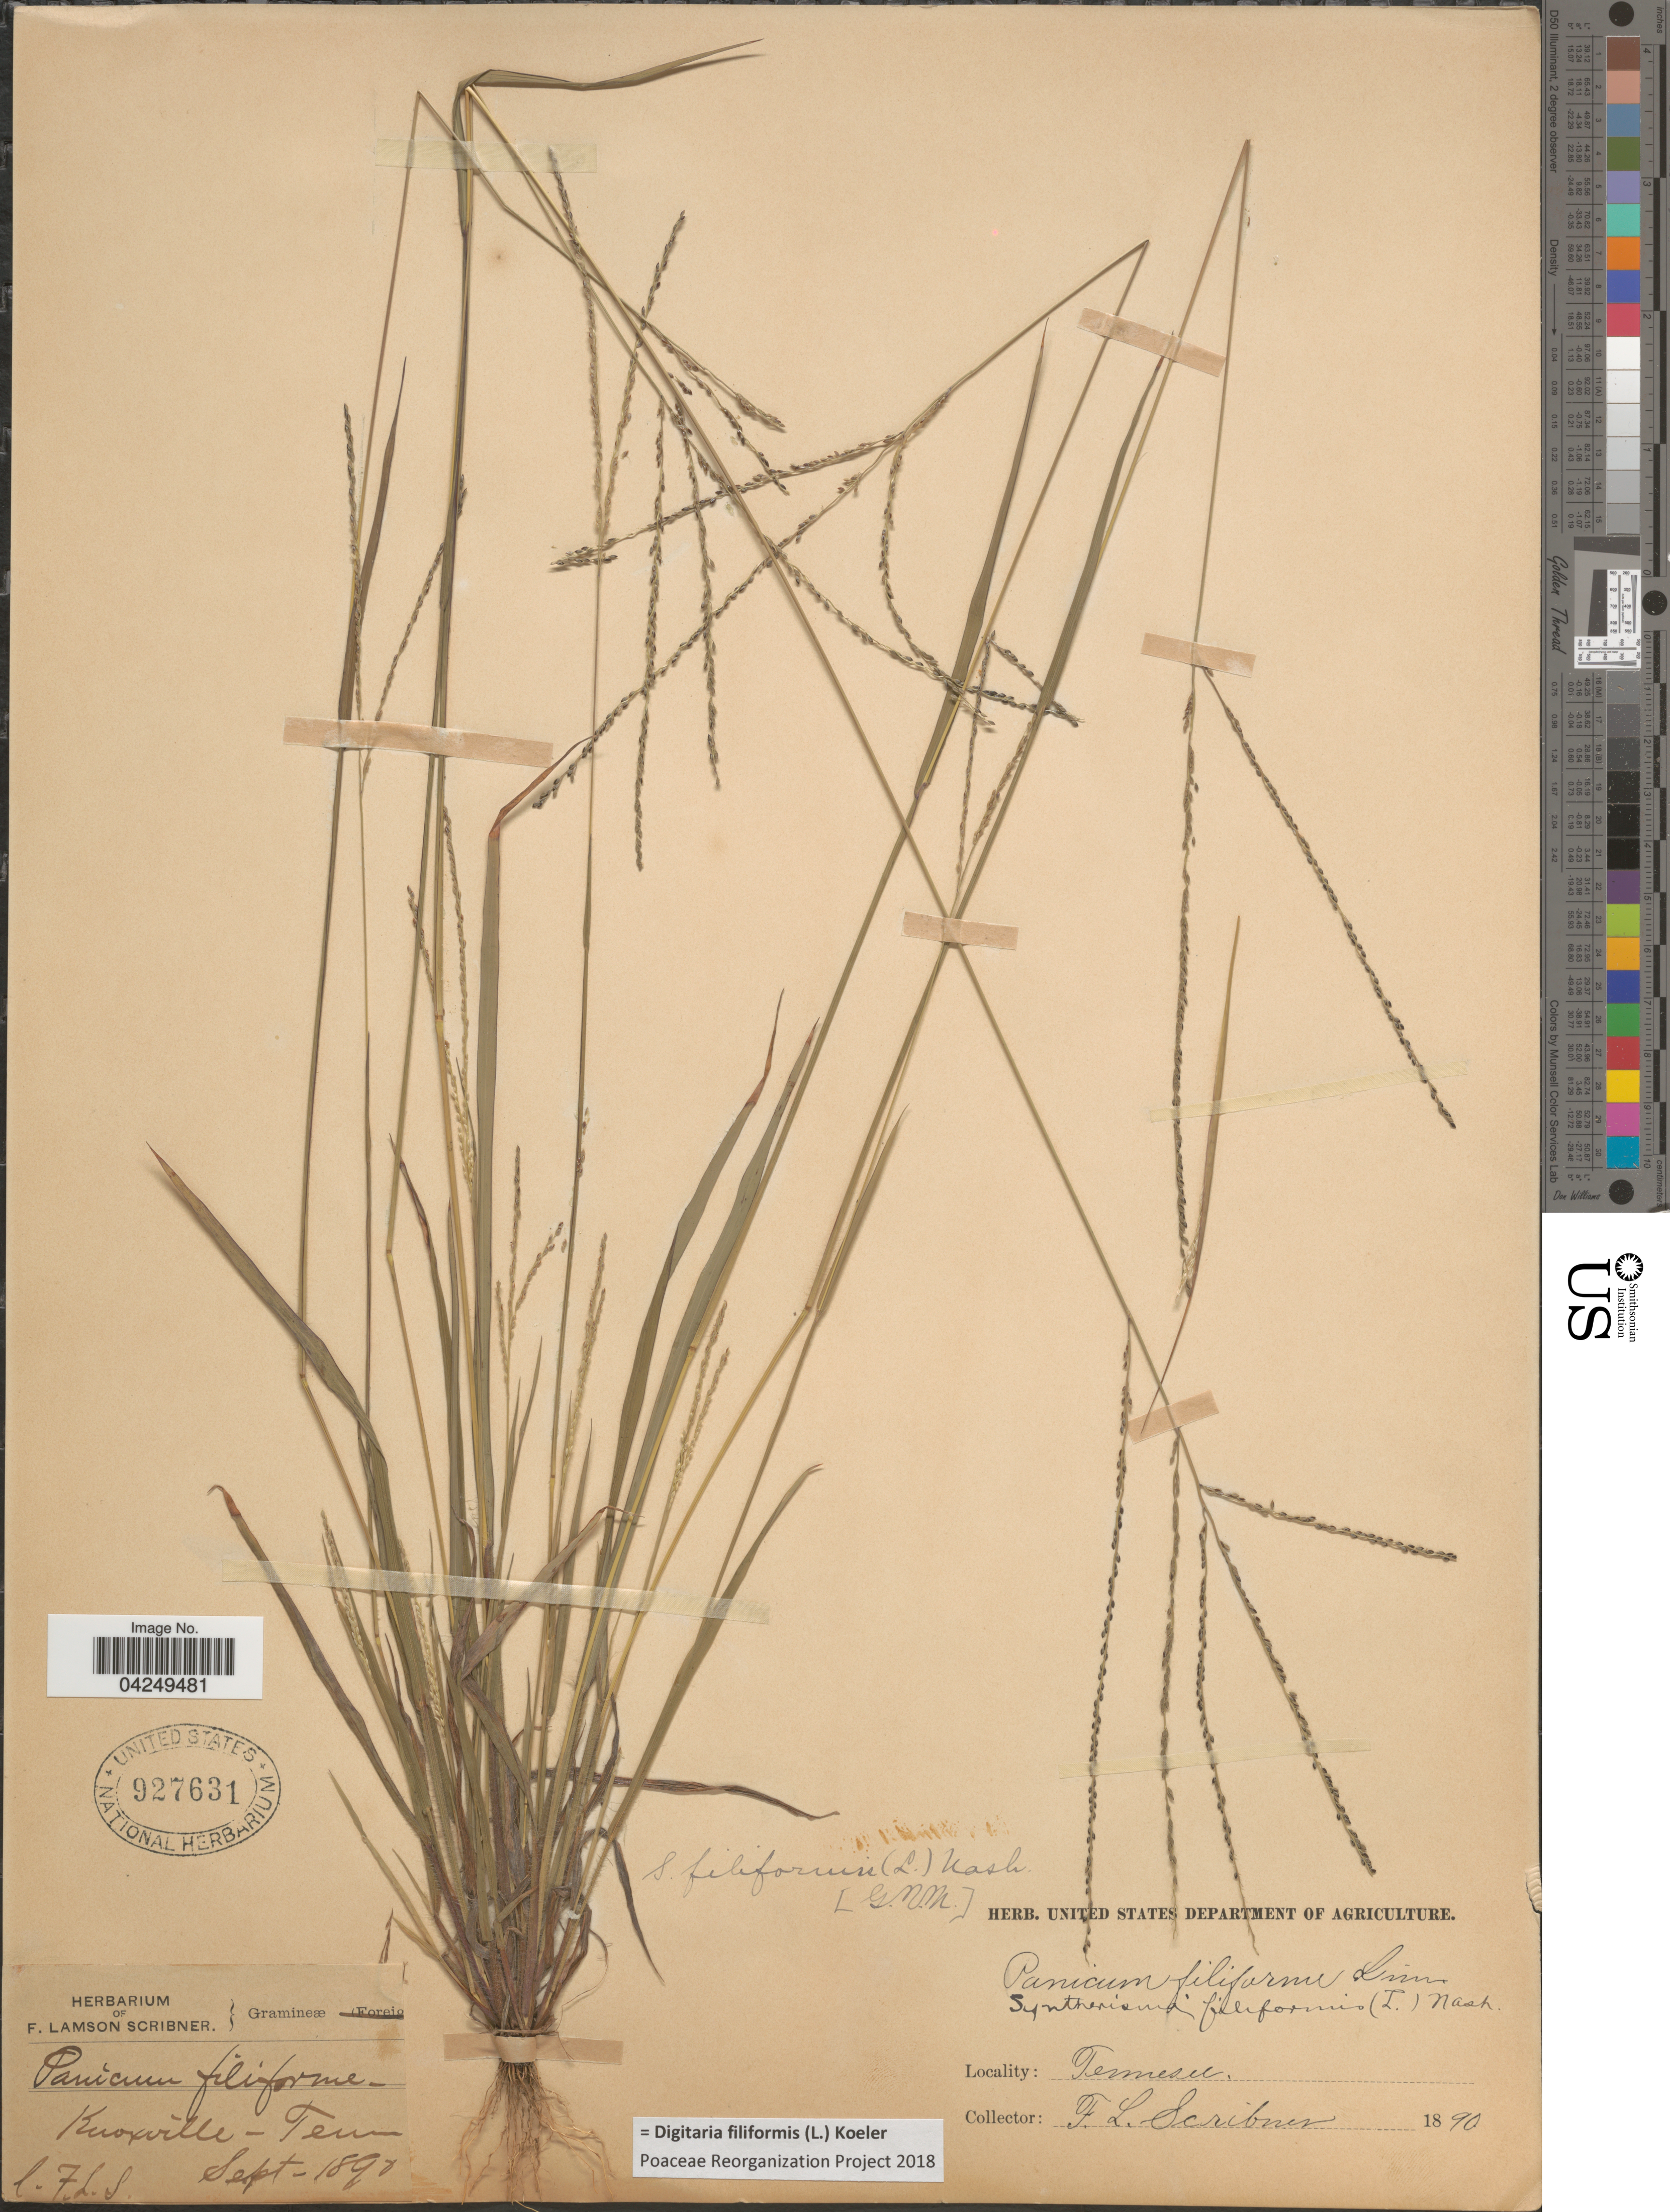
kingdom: Plantae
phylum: Tracheophyta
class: Liliopsida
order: Poales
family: Poaceae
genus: Digitaria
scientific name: Digitaria filiformis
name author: (L.) Koeler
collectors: F. Lamson-Scribner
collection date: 1890-09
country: United States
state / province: Tennessee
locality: Knoxville.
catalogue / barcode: US 927631